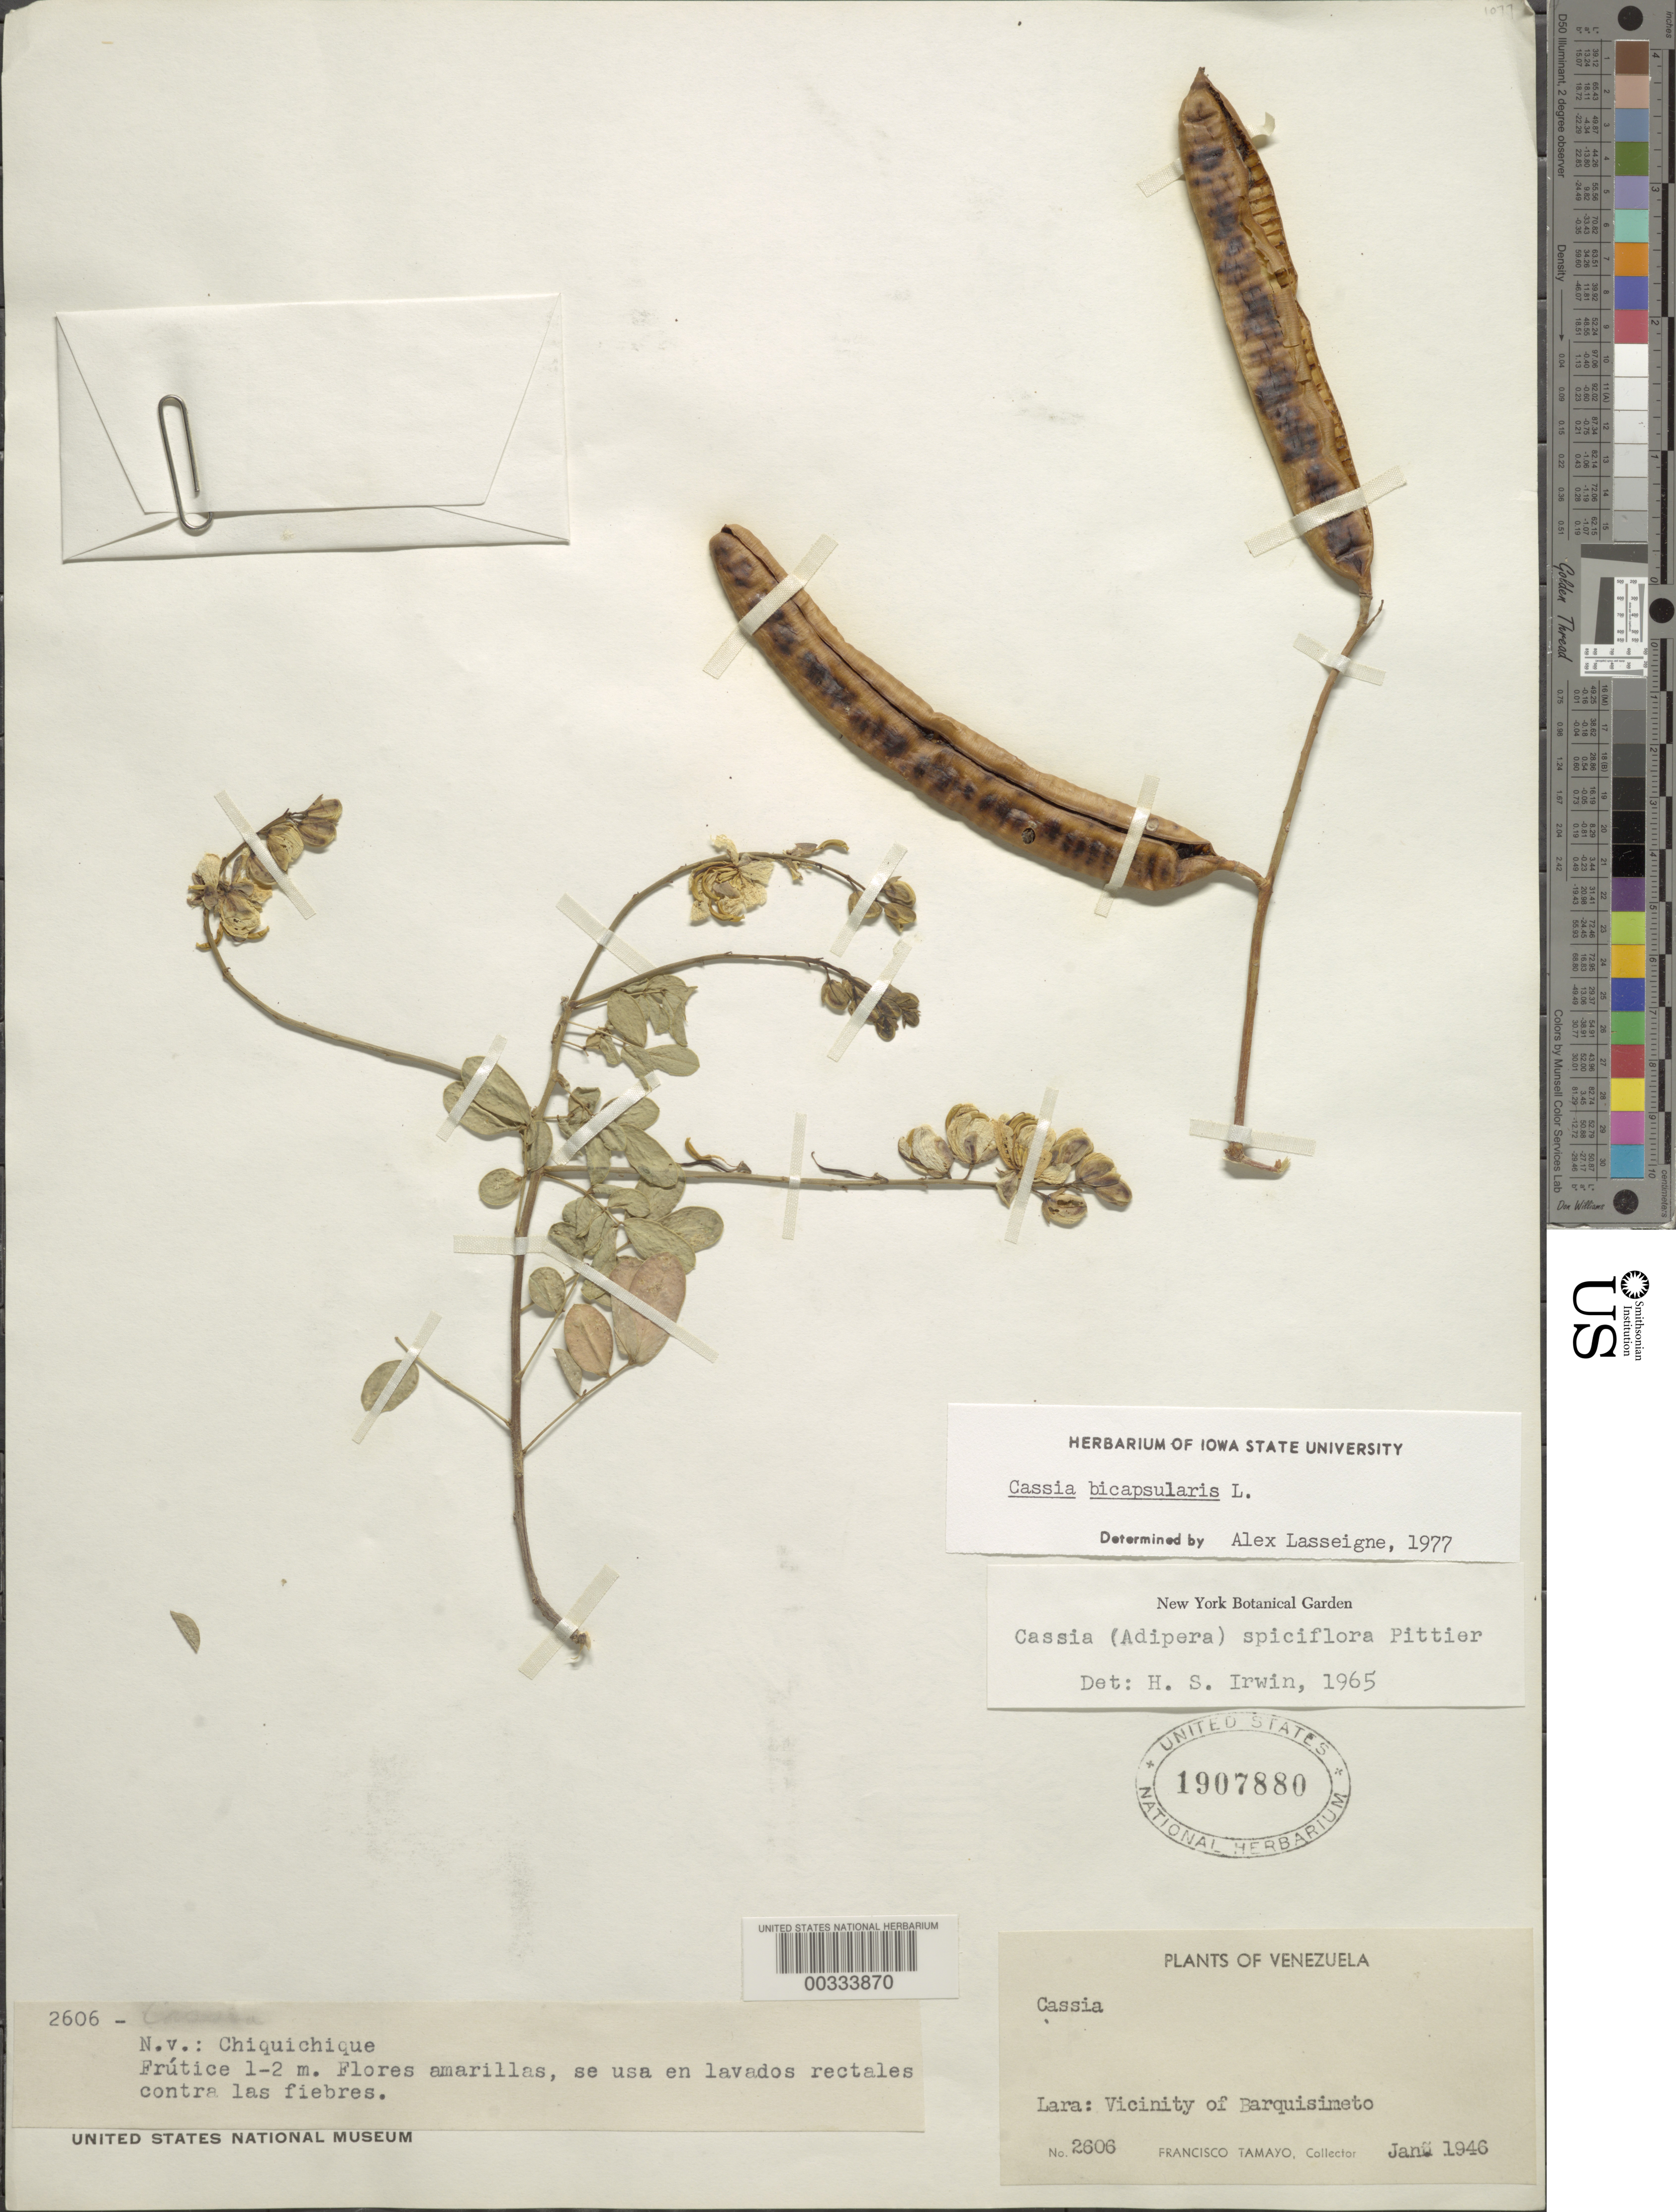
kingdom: Plantae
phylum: Tracheophyta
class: Magnoliopsida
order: Fabales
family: Fabaceae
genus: Senna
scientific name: Senna bicapsularis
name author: (L.) Roxb.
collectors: F. Tamayo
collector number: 2606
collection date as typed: Jan 1946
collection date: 1946-01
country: Venezuela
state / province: Lara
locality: Vicinity of barquisimeto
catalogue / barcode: US 1907880